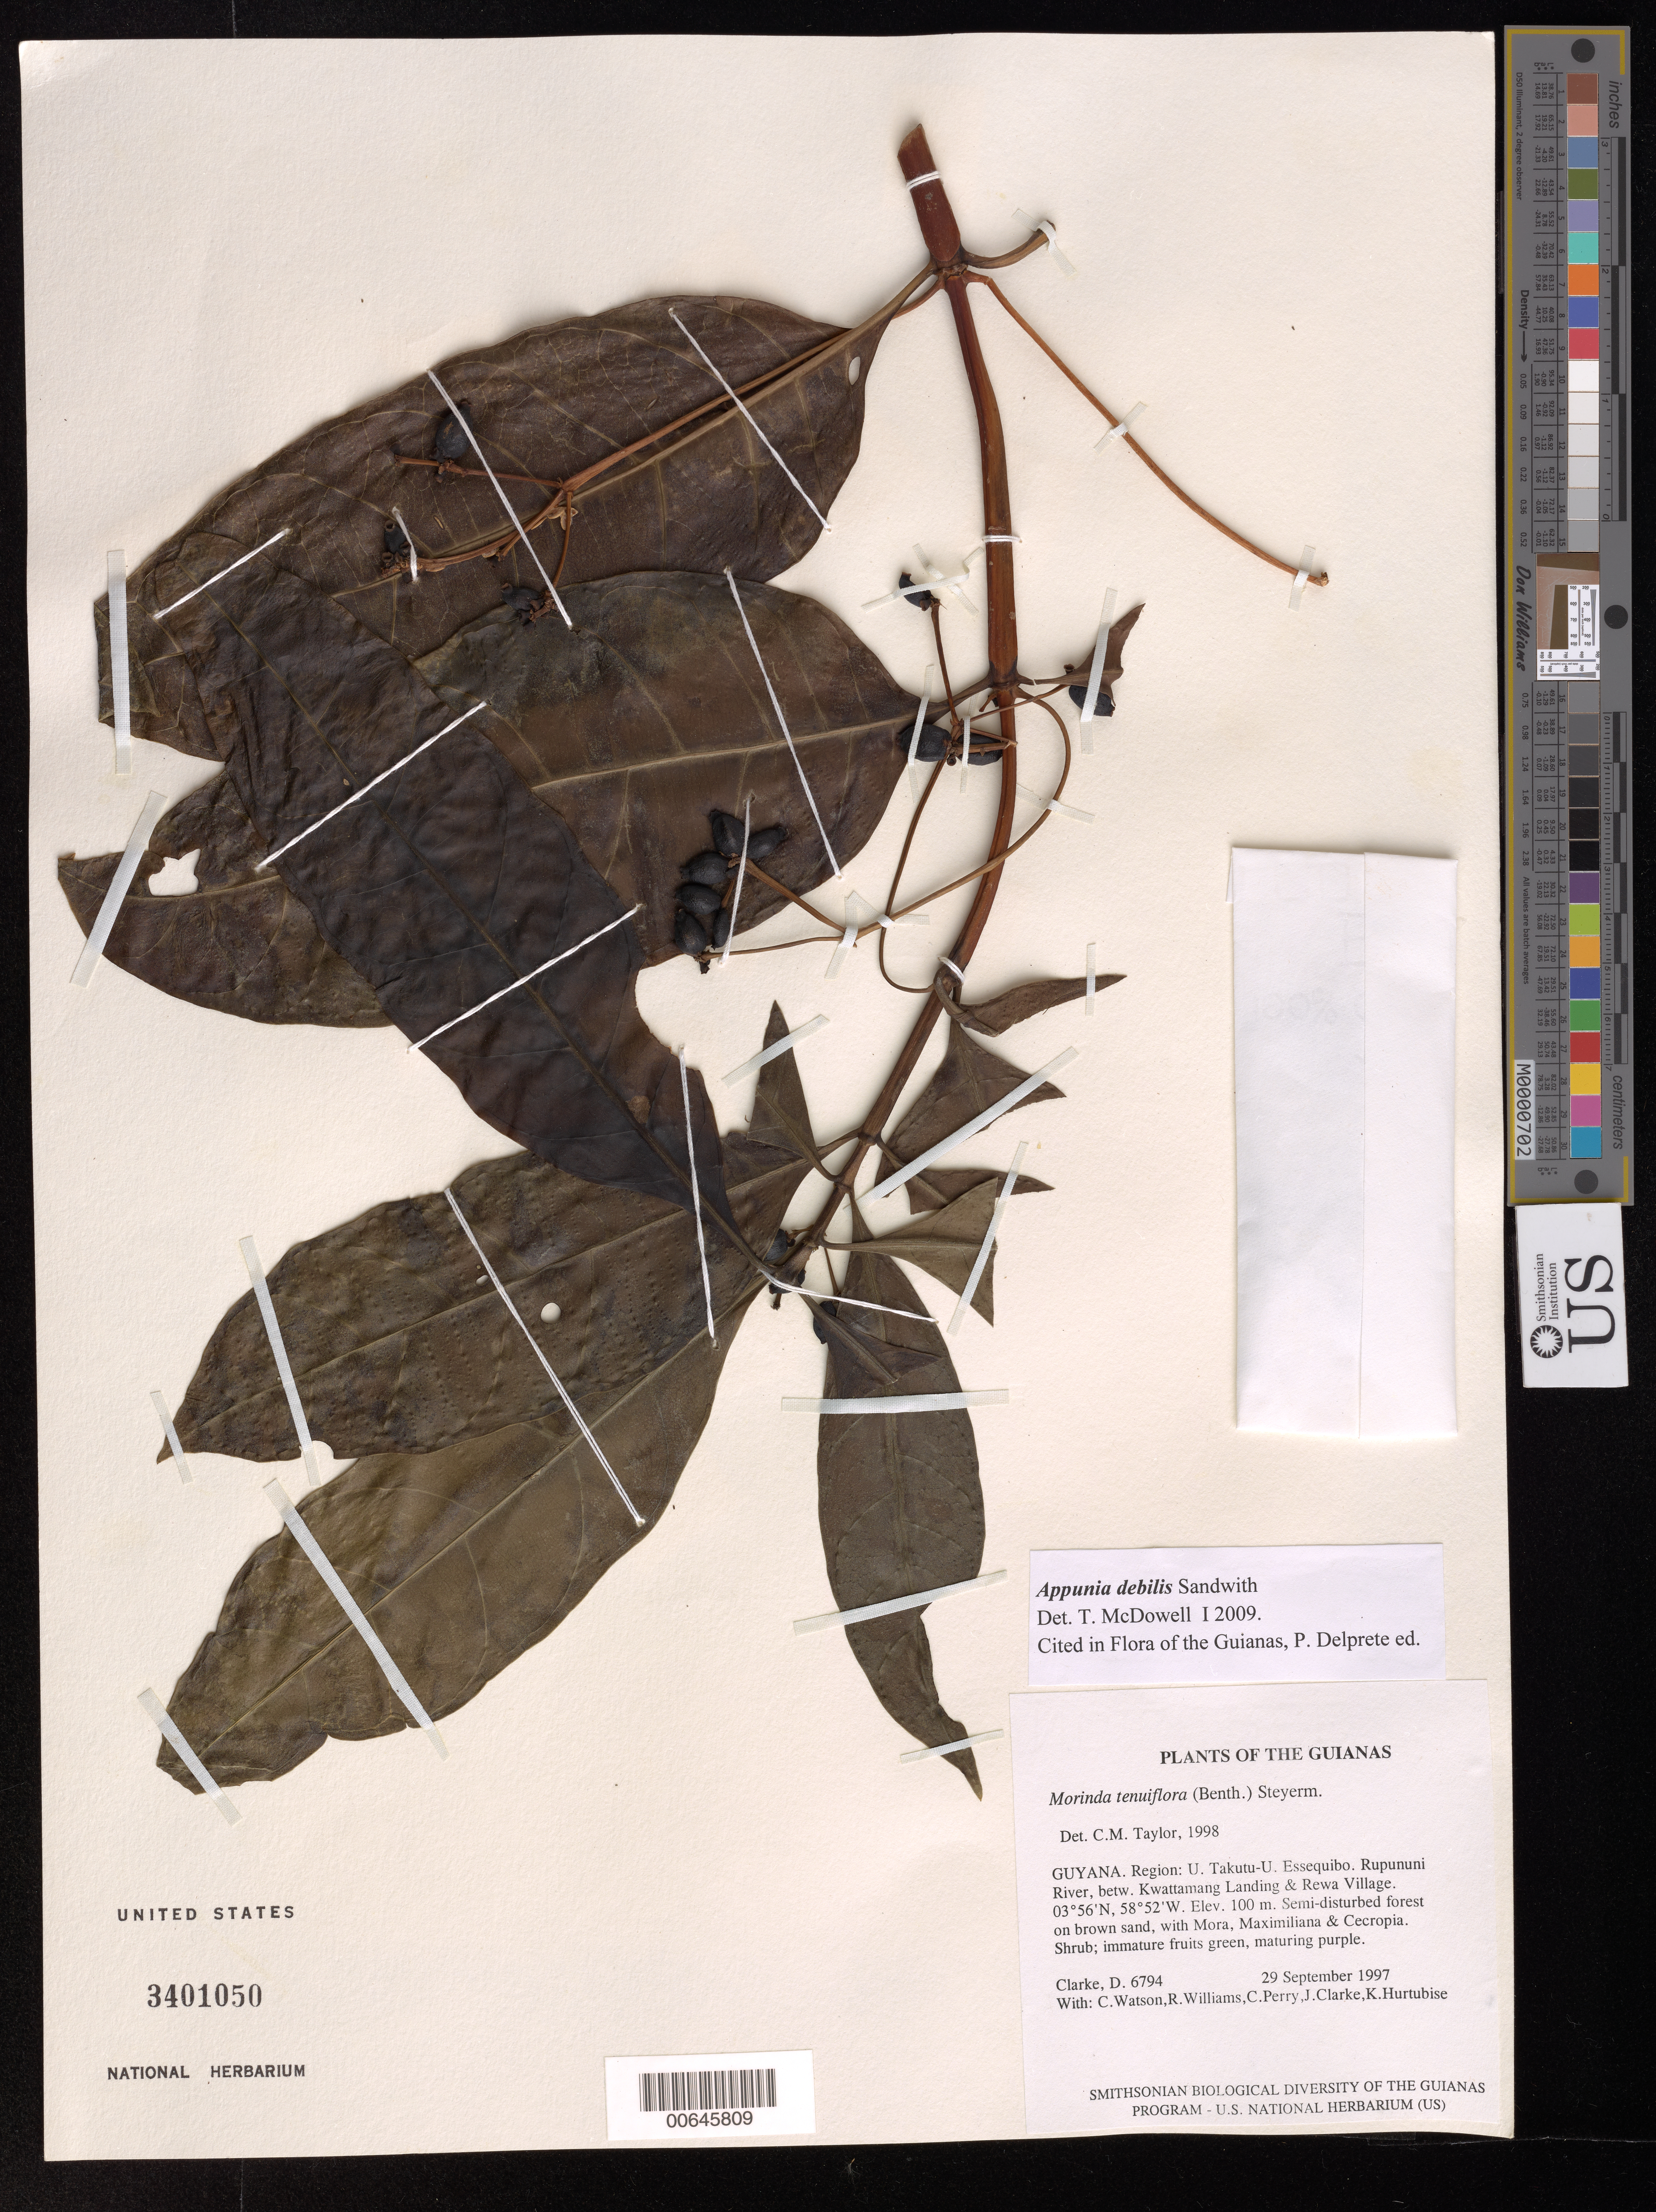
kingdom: Plantae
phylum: Tracheophyta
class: Magnoliopsida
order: Gentianales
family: Rubiaceae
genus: Appunia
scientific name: Appunia debilis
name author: Sandwith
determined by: McDowell, T.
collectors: H. D. Clarke, C. Watson, R. Williams, C. Perry, J. Clarke & K. Hurtubise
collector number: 6794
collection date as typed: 29 September 1997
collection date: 1997-09-29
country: Guyana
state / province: U. Takutu-U. Essequibo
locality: Rupununi River, betw. Kwattamang Landing & Rewa Village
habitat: Semi-disturbed forest on brown sand, with Mora, Maximiliana & Cecropia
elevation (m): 100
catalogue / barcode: US 3401050